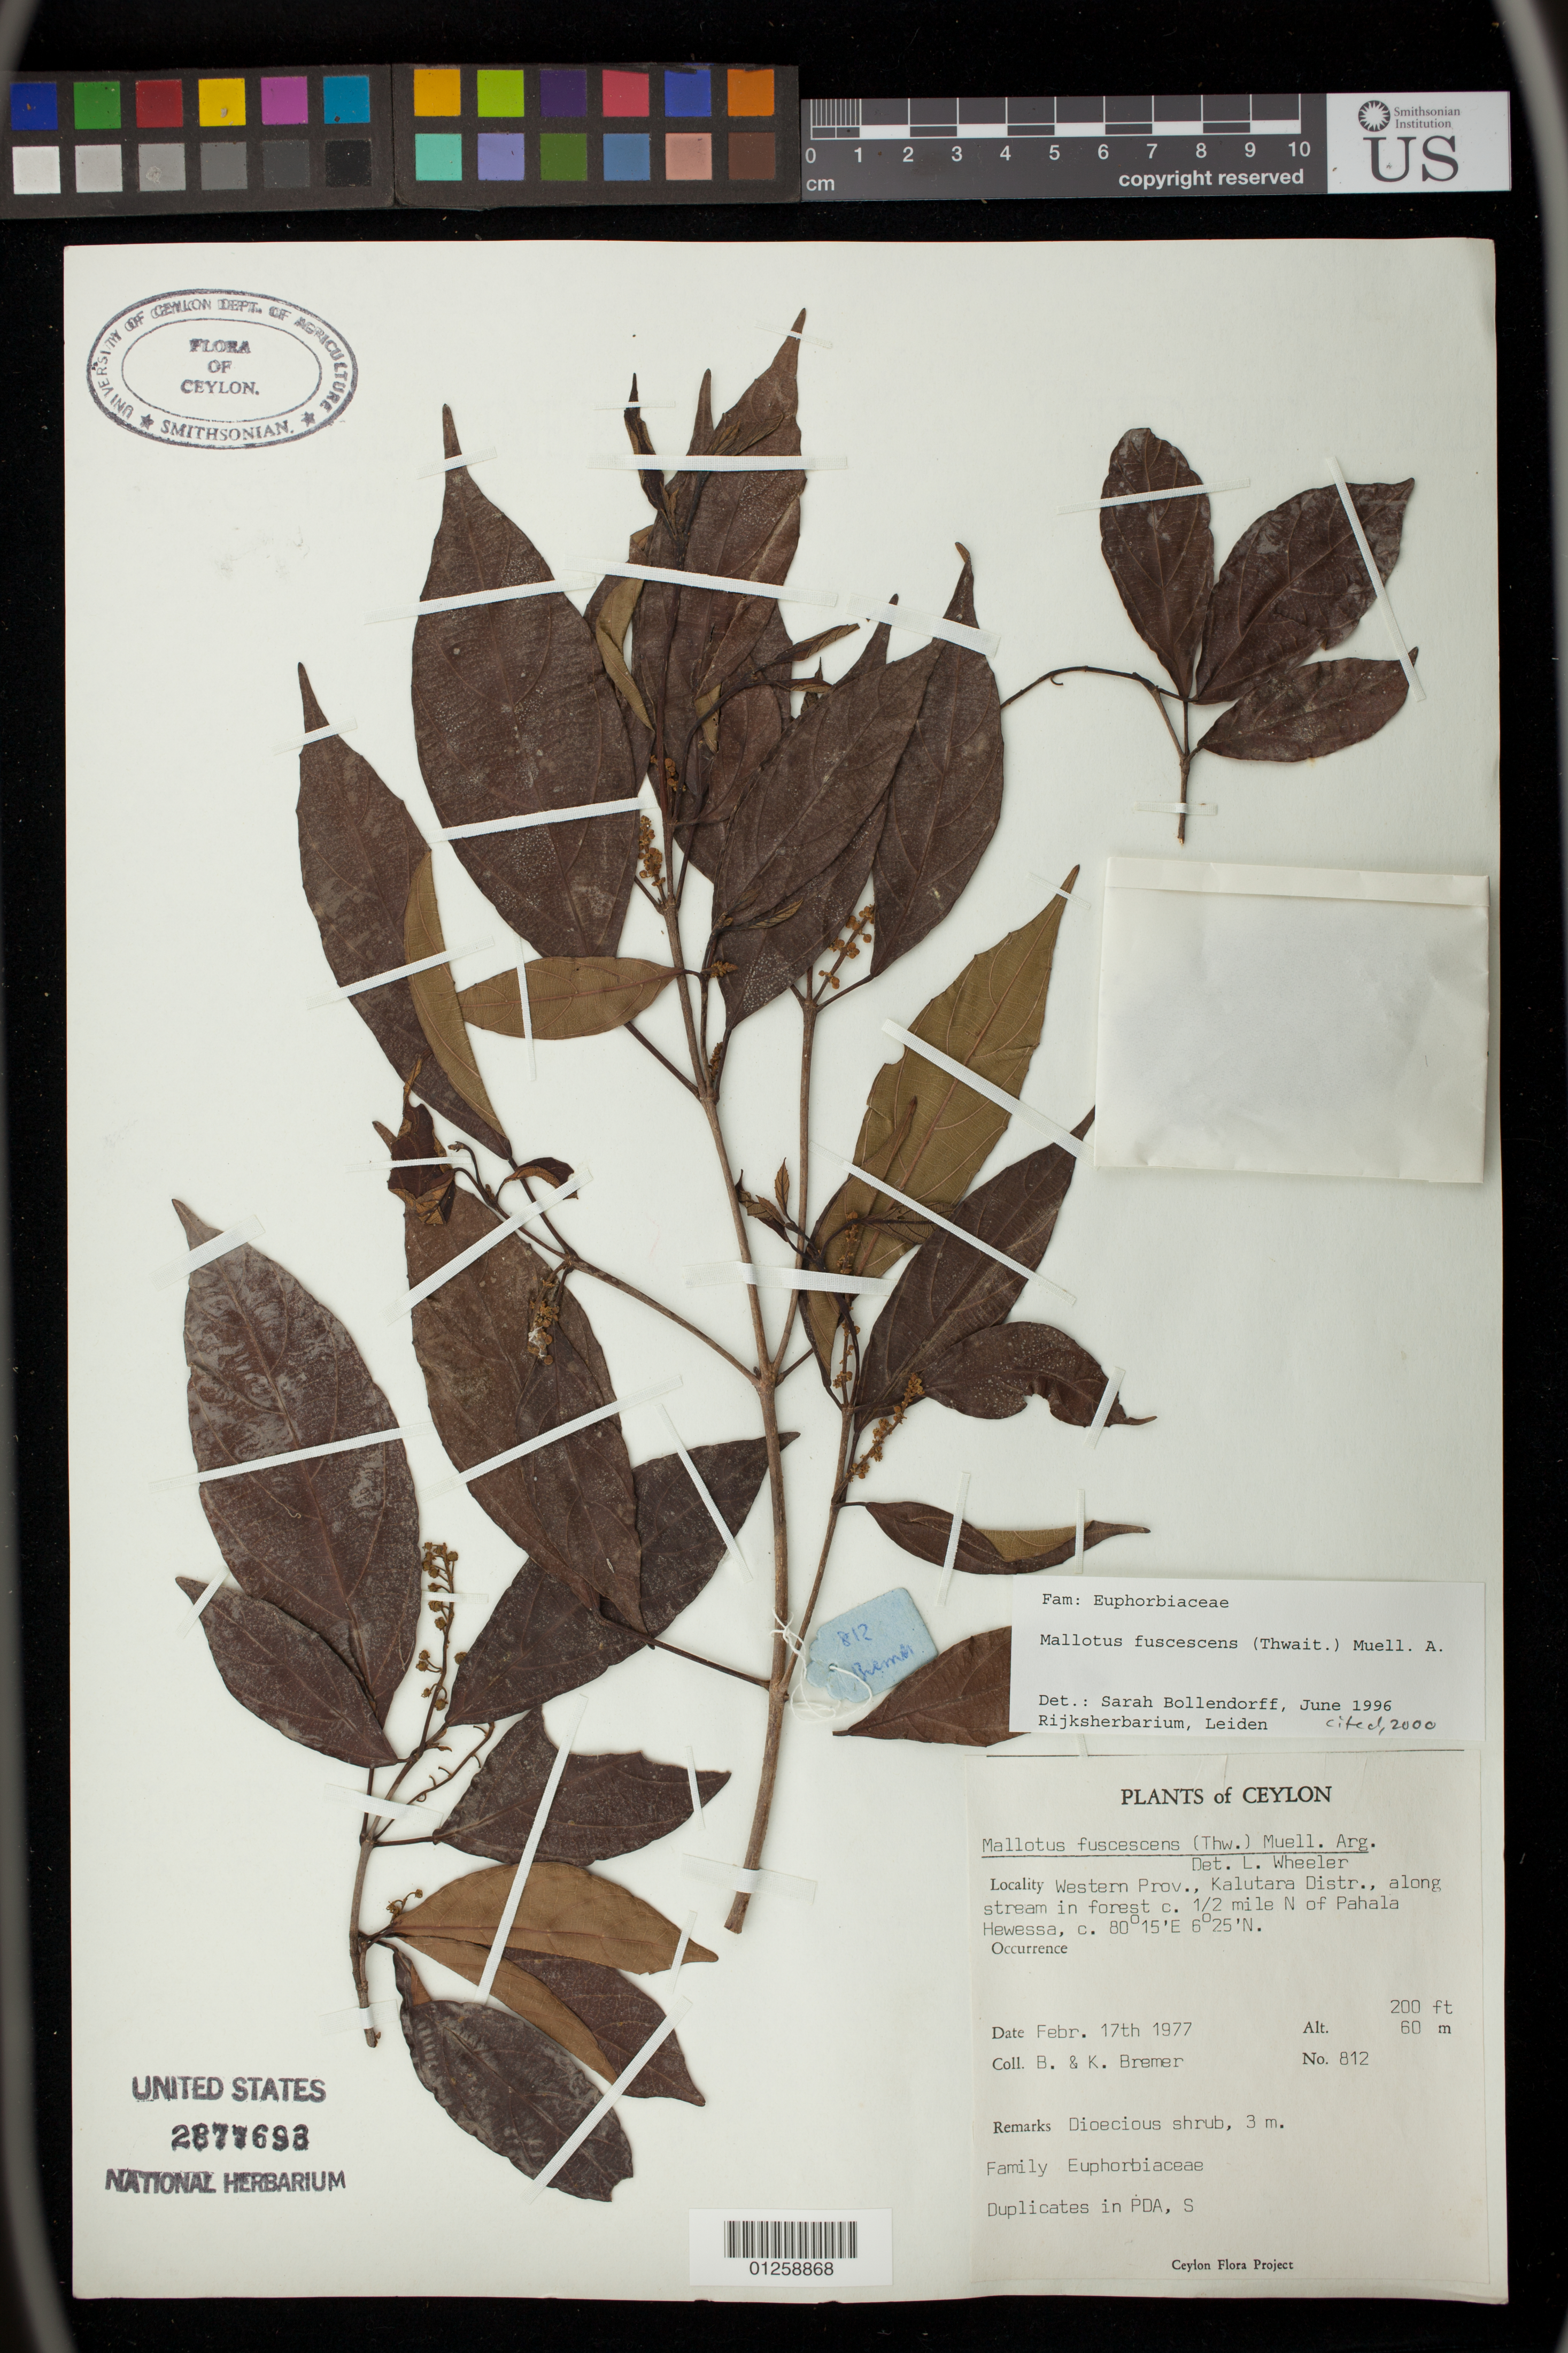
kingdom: Plantae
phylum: Tracheophyta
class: Magnoliopsida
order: Malpighiales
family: Euphorbiaceae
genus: Mallotus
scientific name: Mallotus fuscescens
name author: (Thwaites) Müll. Arg.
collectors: B. Bremer & K. Bremer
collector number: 812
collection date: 1977-02-17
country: Sri Lanka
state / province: Western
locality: Kalutara Distr., along stream in forest c. 1/2 mile N of Pahala Hewessa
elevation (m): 60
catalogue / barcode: US 2877693